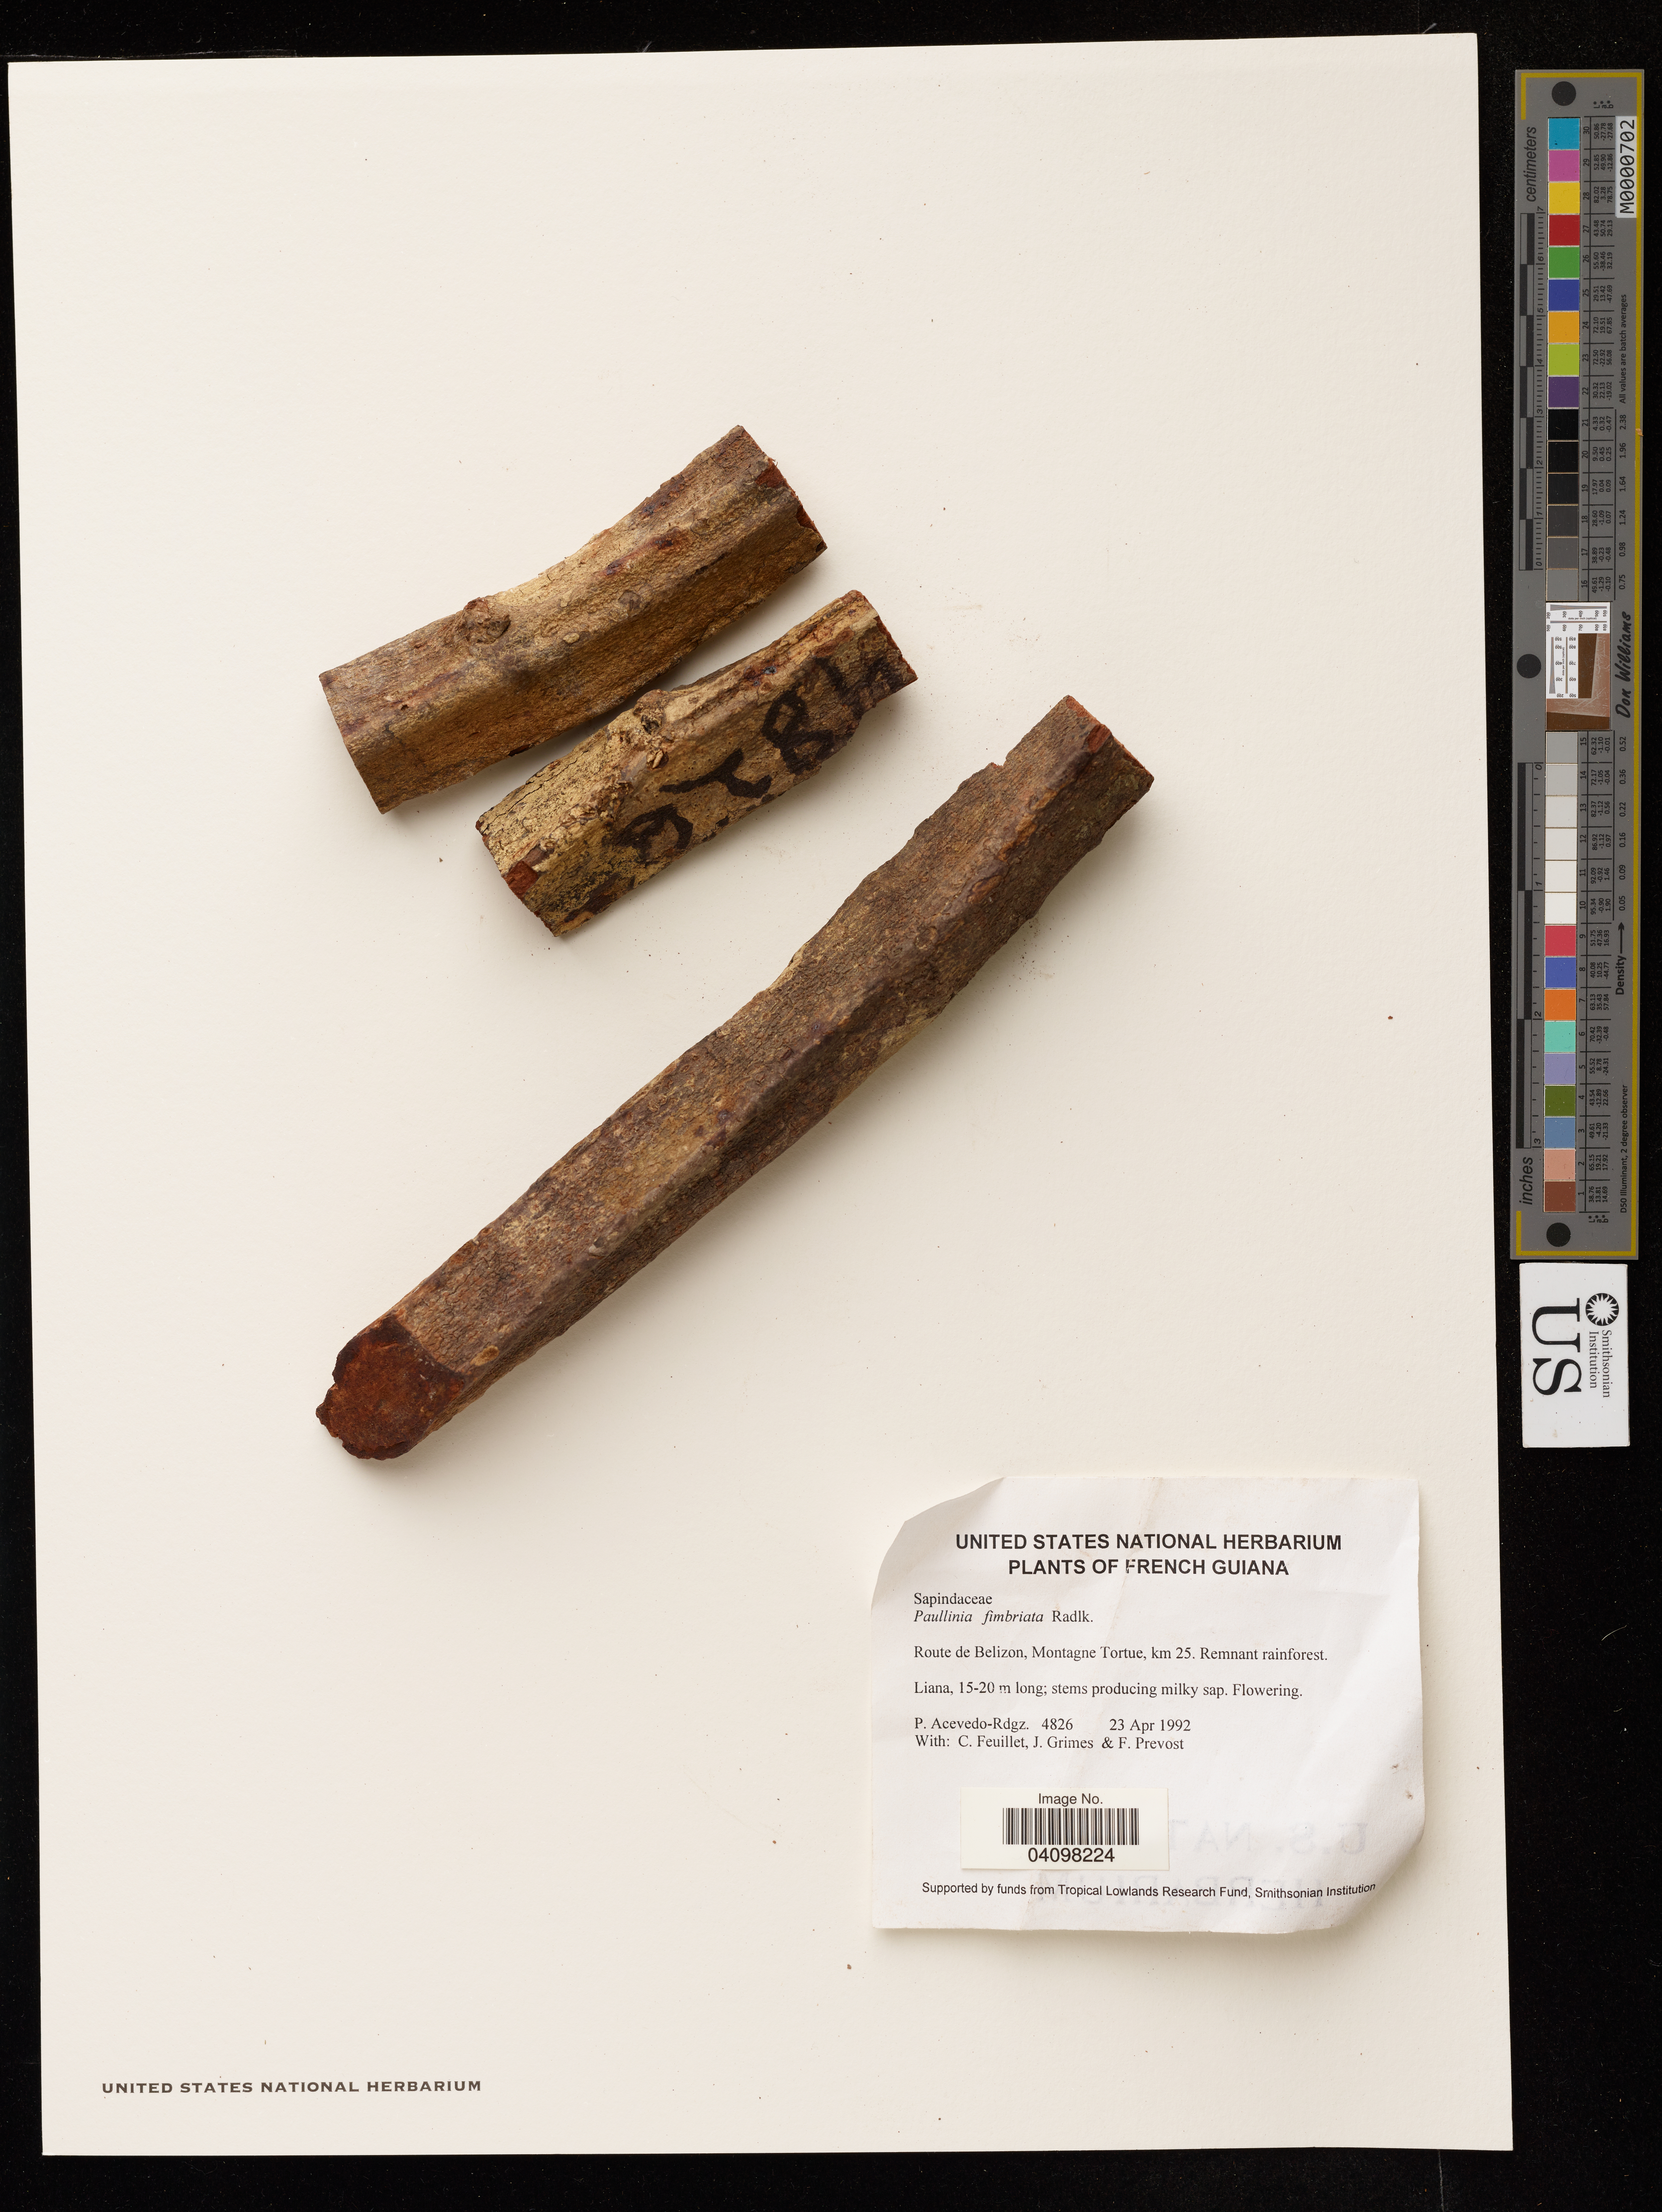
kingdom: Plantae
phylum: Tracheophyta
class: Magnoliopsida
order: Sapindales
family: Sapindaceae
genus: Paullinia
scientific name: Paullinia fimbriata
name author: Radlk.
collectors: P. Acevedo-Rodr., C. Feuillet & J. Grimes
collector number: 4826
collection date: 1992-04-23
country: French Guiana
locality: Route de Belizon, Montagne Tortue, km 25. Remnant rainforest.